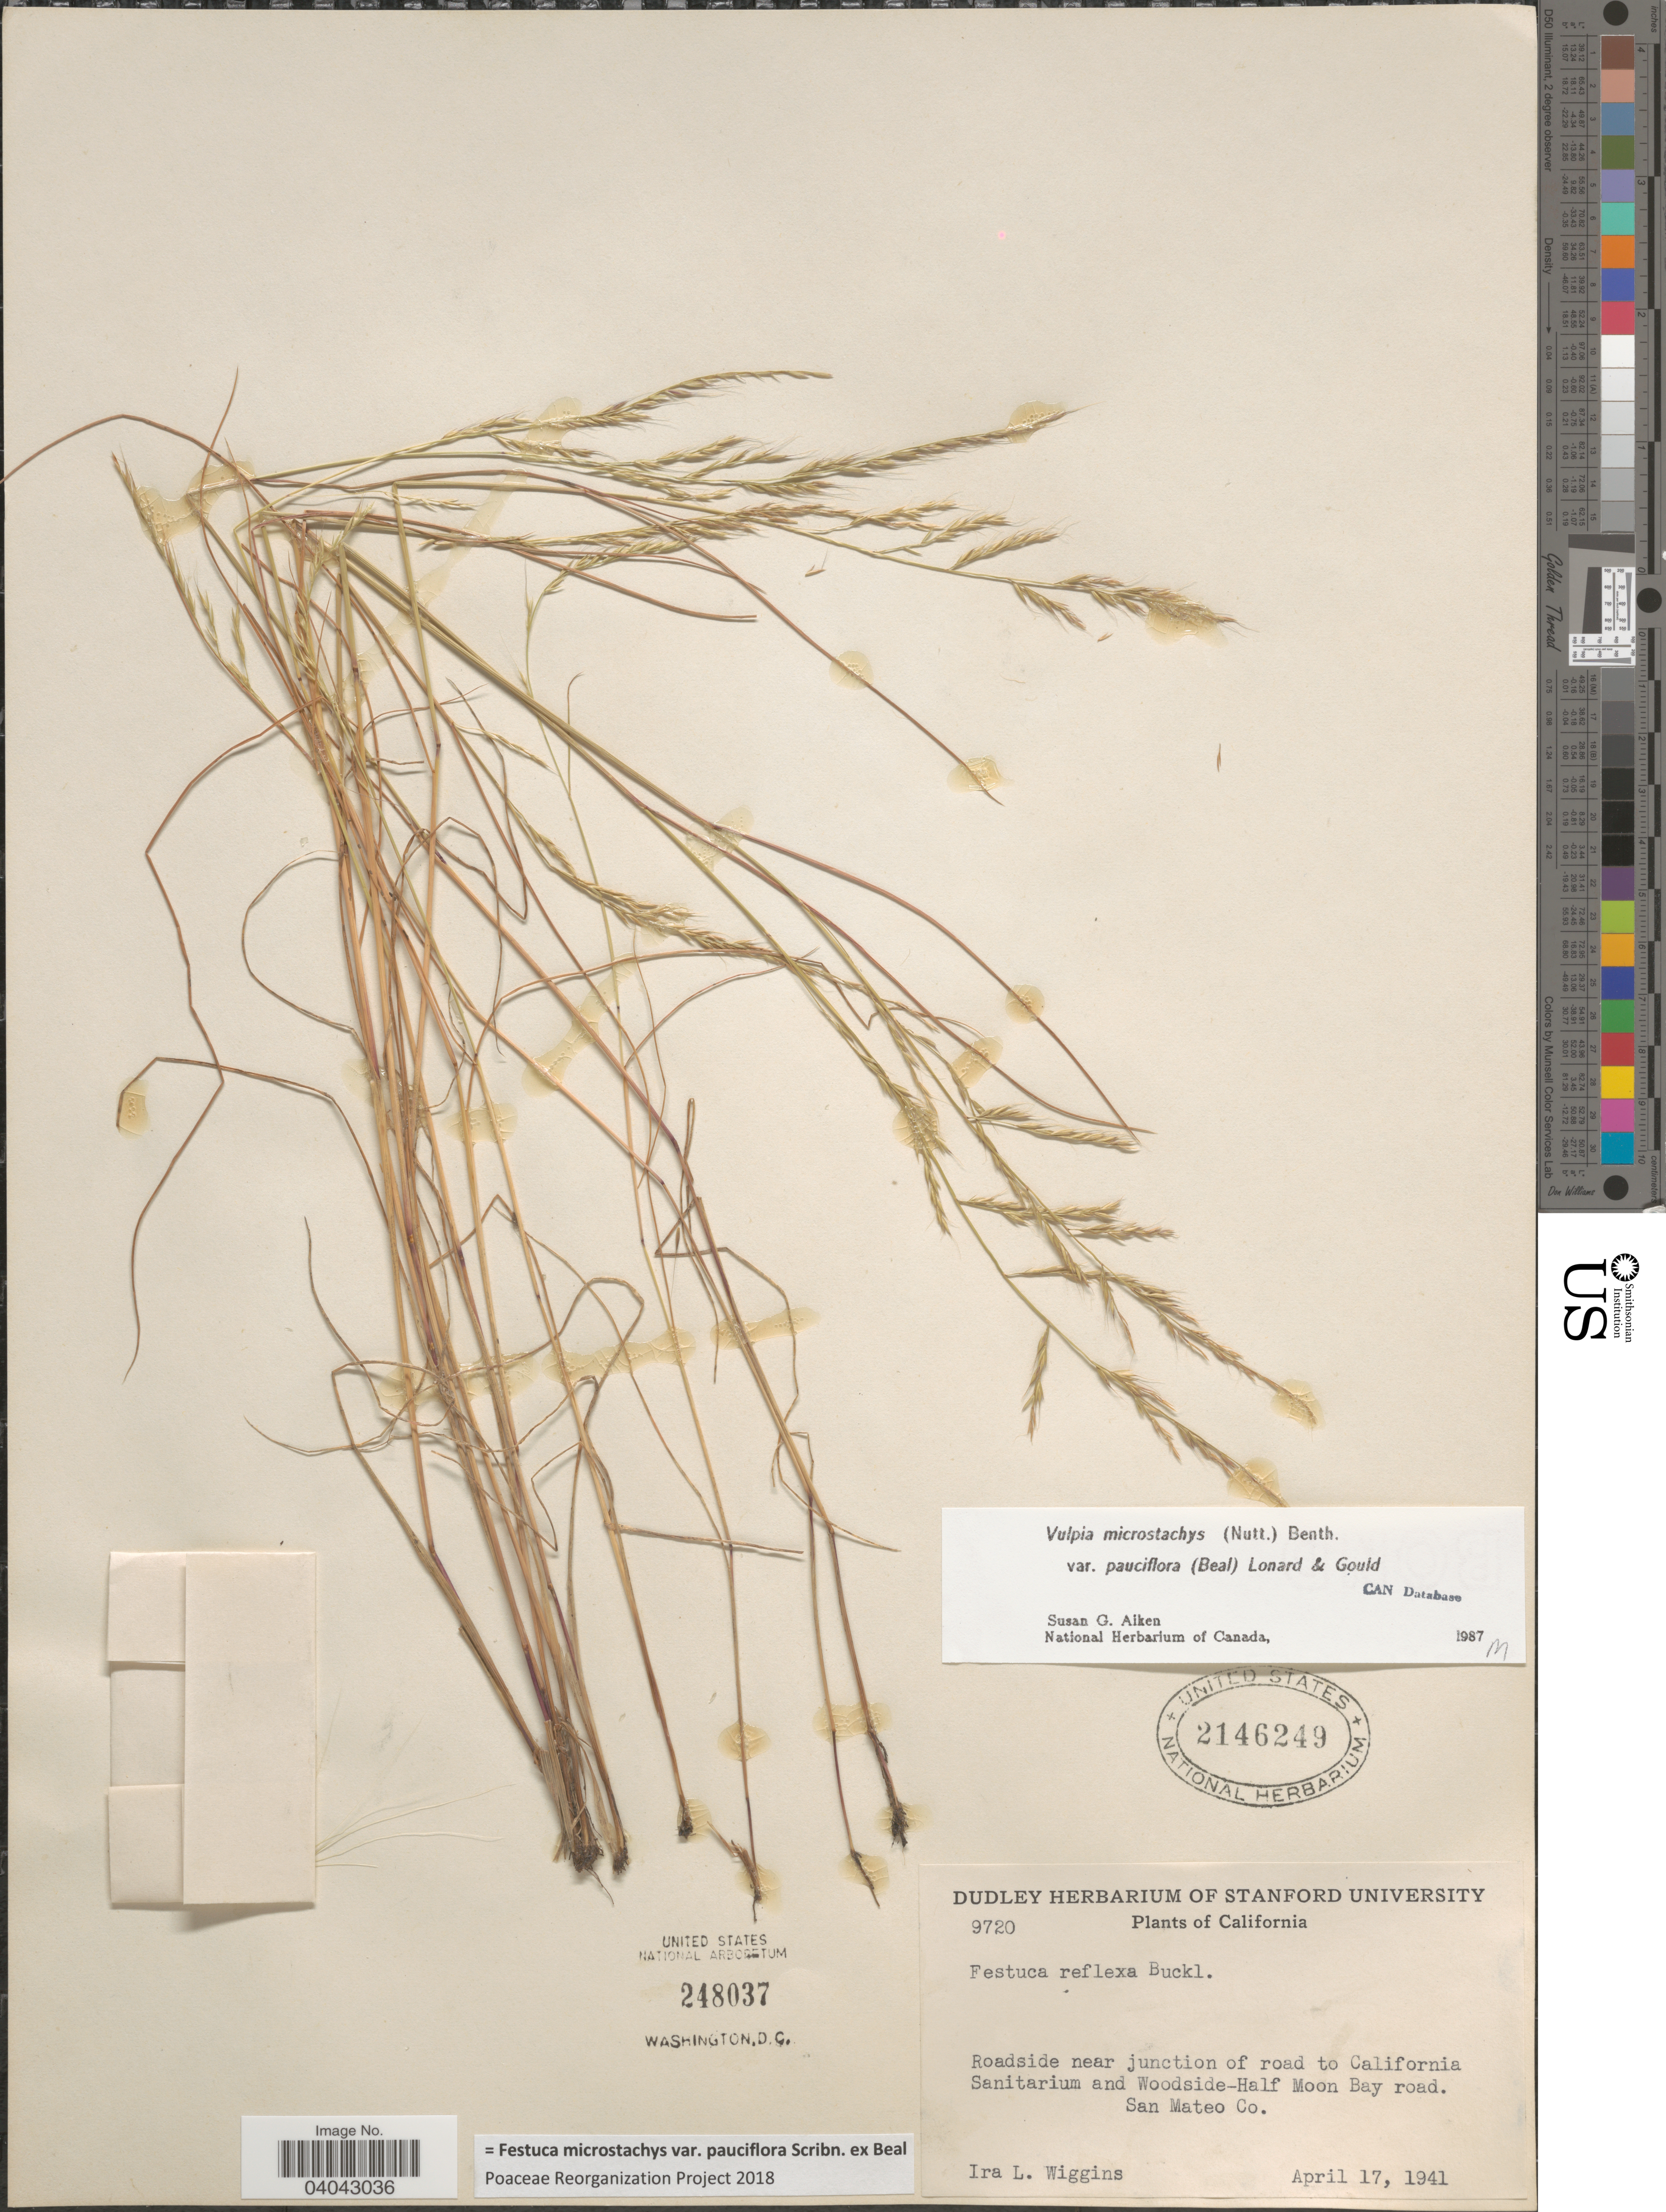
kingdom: Plantae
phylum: Tracheophyta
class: Liliopsida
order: Poales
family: Poaceae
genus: Festuca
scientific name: Festuca microstachys var. pauciflora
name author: Scribn. ex W.J. Beal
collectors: I. L. Wiggins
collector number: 9720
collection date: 1941-04-17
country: United States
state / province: California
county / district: San Mateo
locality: Roadside near junction of road to California Sanitarium and Woodside-Half Moon Bay road. San Mateo Co.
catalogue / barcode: US 2146249